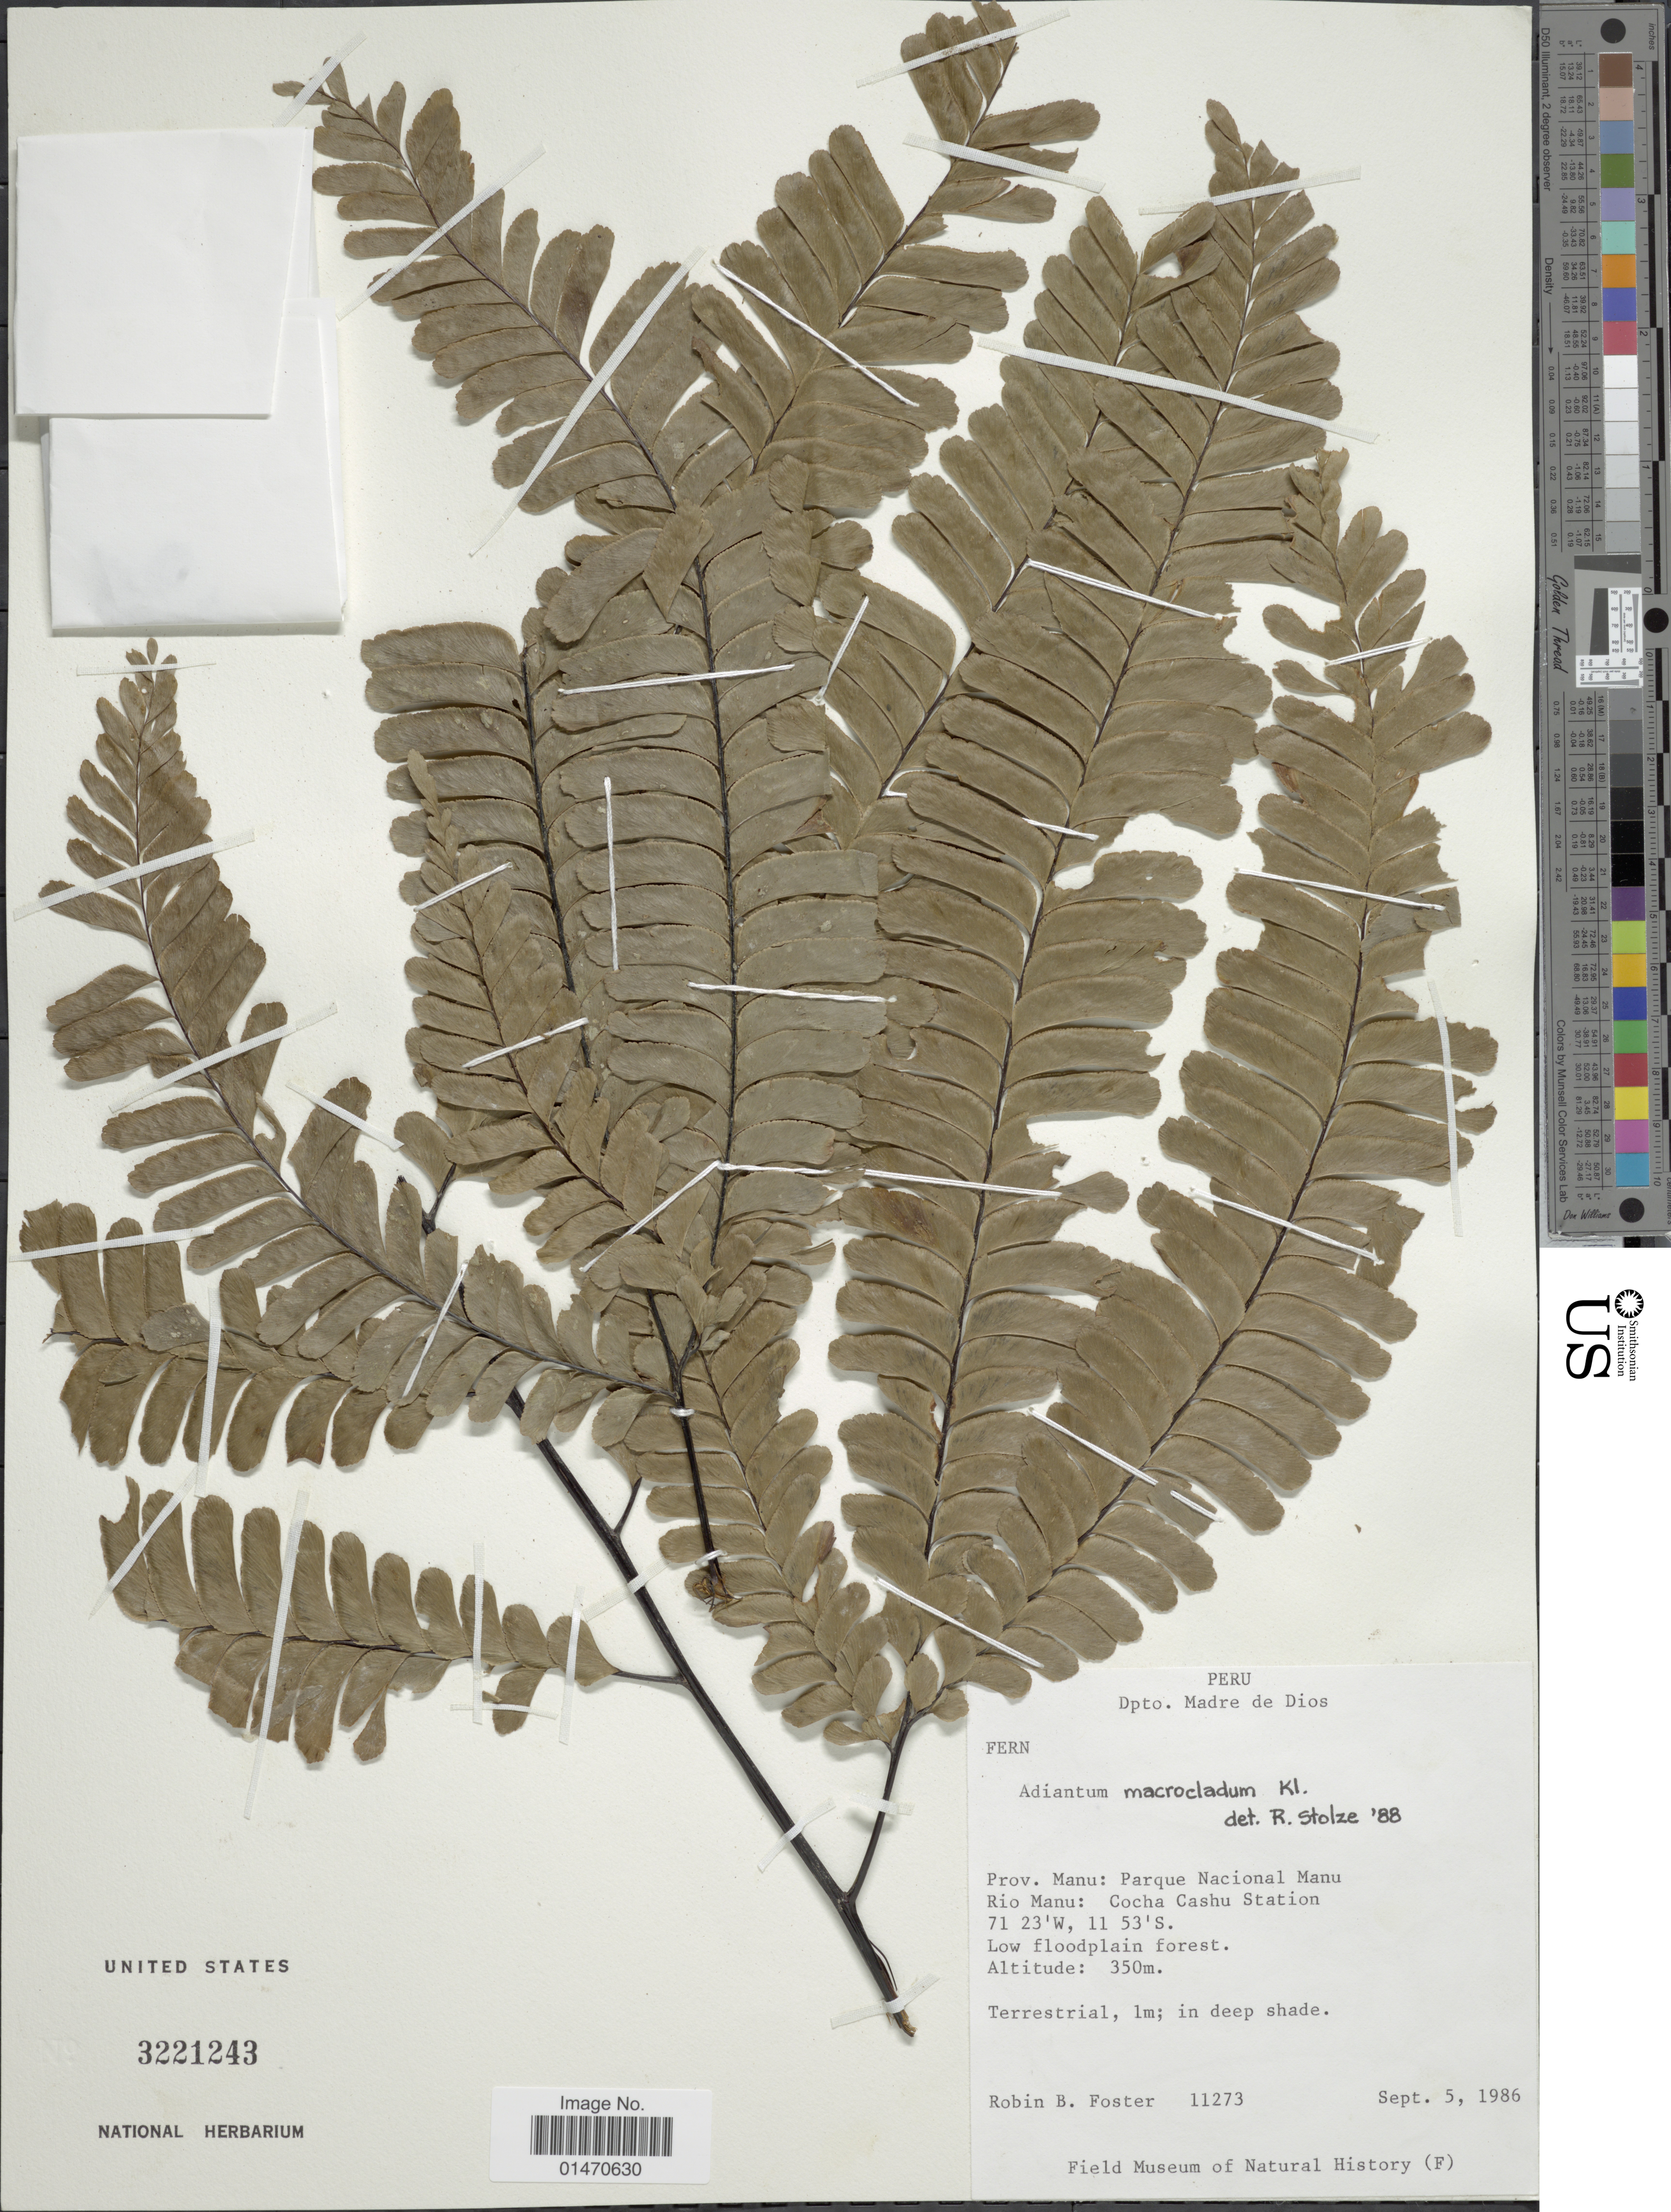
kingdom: Plantae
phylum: Tracheophyta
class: Polypodiopsida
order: Polypodiales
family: Pteridaceae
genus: Adiantum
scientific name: Adiantum macrocladum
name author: Klotzsch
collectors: R. B. Foster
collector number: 11273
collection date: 1986-09-05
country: Peru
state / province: Madre de Dios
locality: Dpto. Madre de Dios, Prov. Manu: Parque Nacional Manu, Rio Manu: Cocha Cashu Station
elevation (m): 350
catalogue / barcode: US 3221243